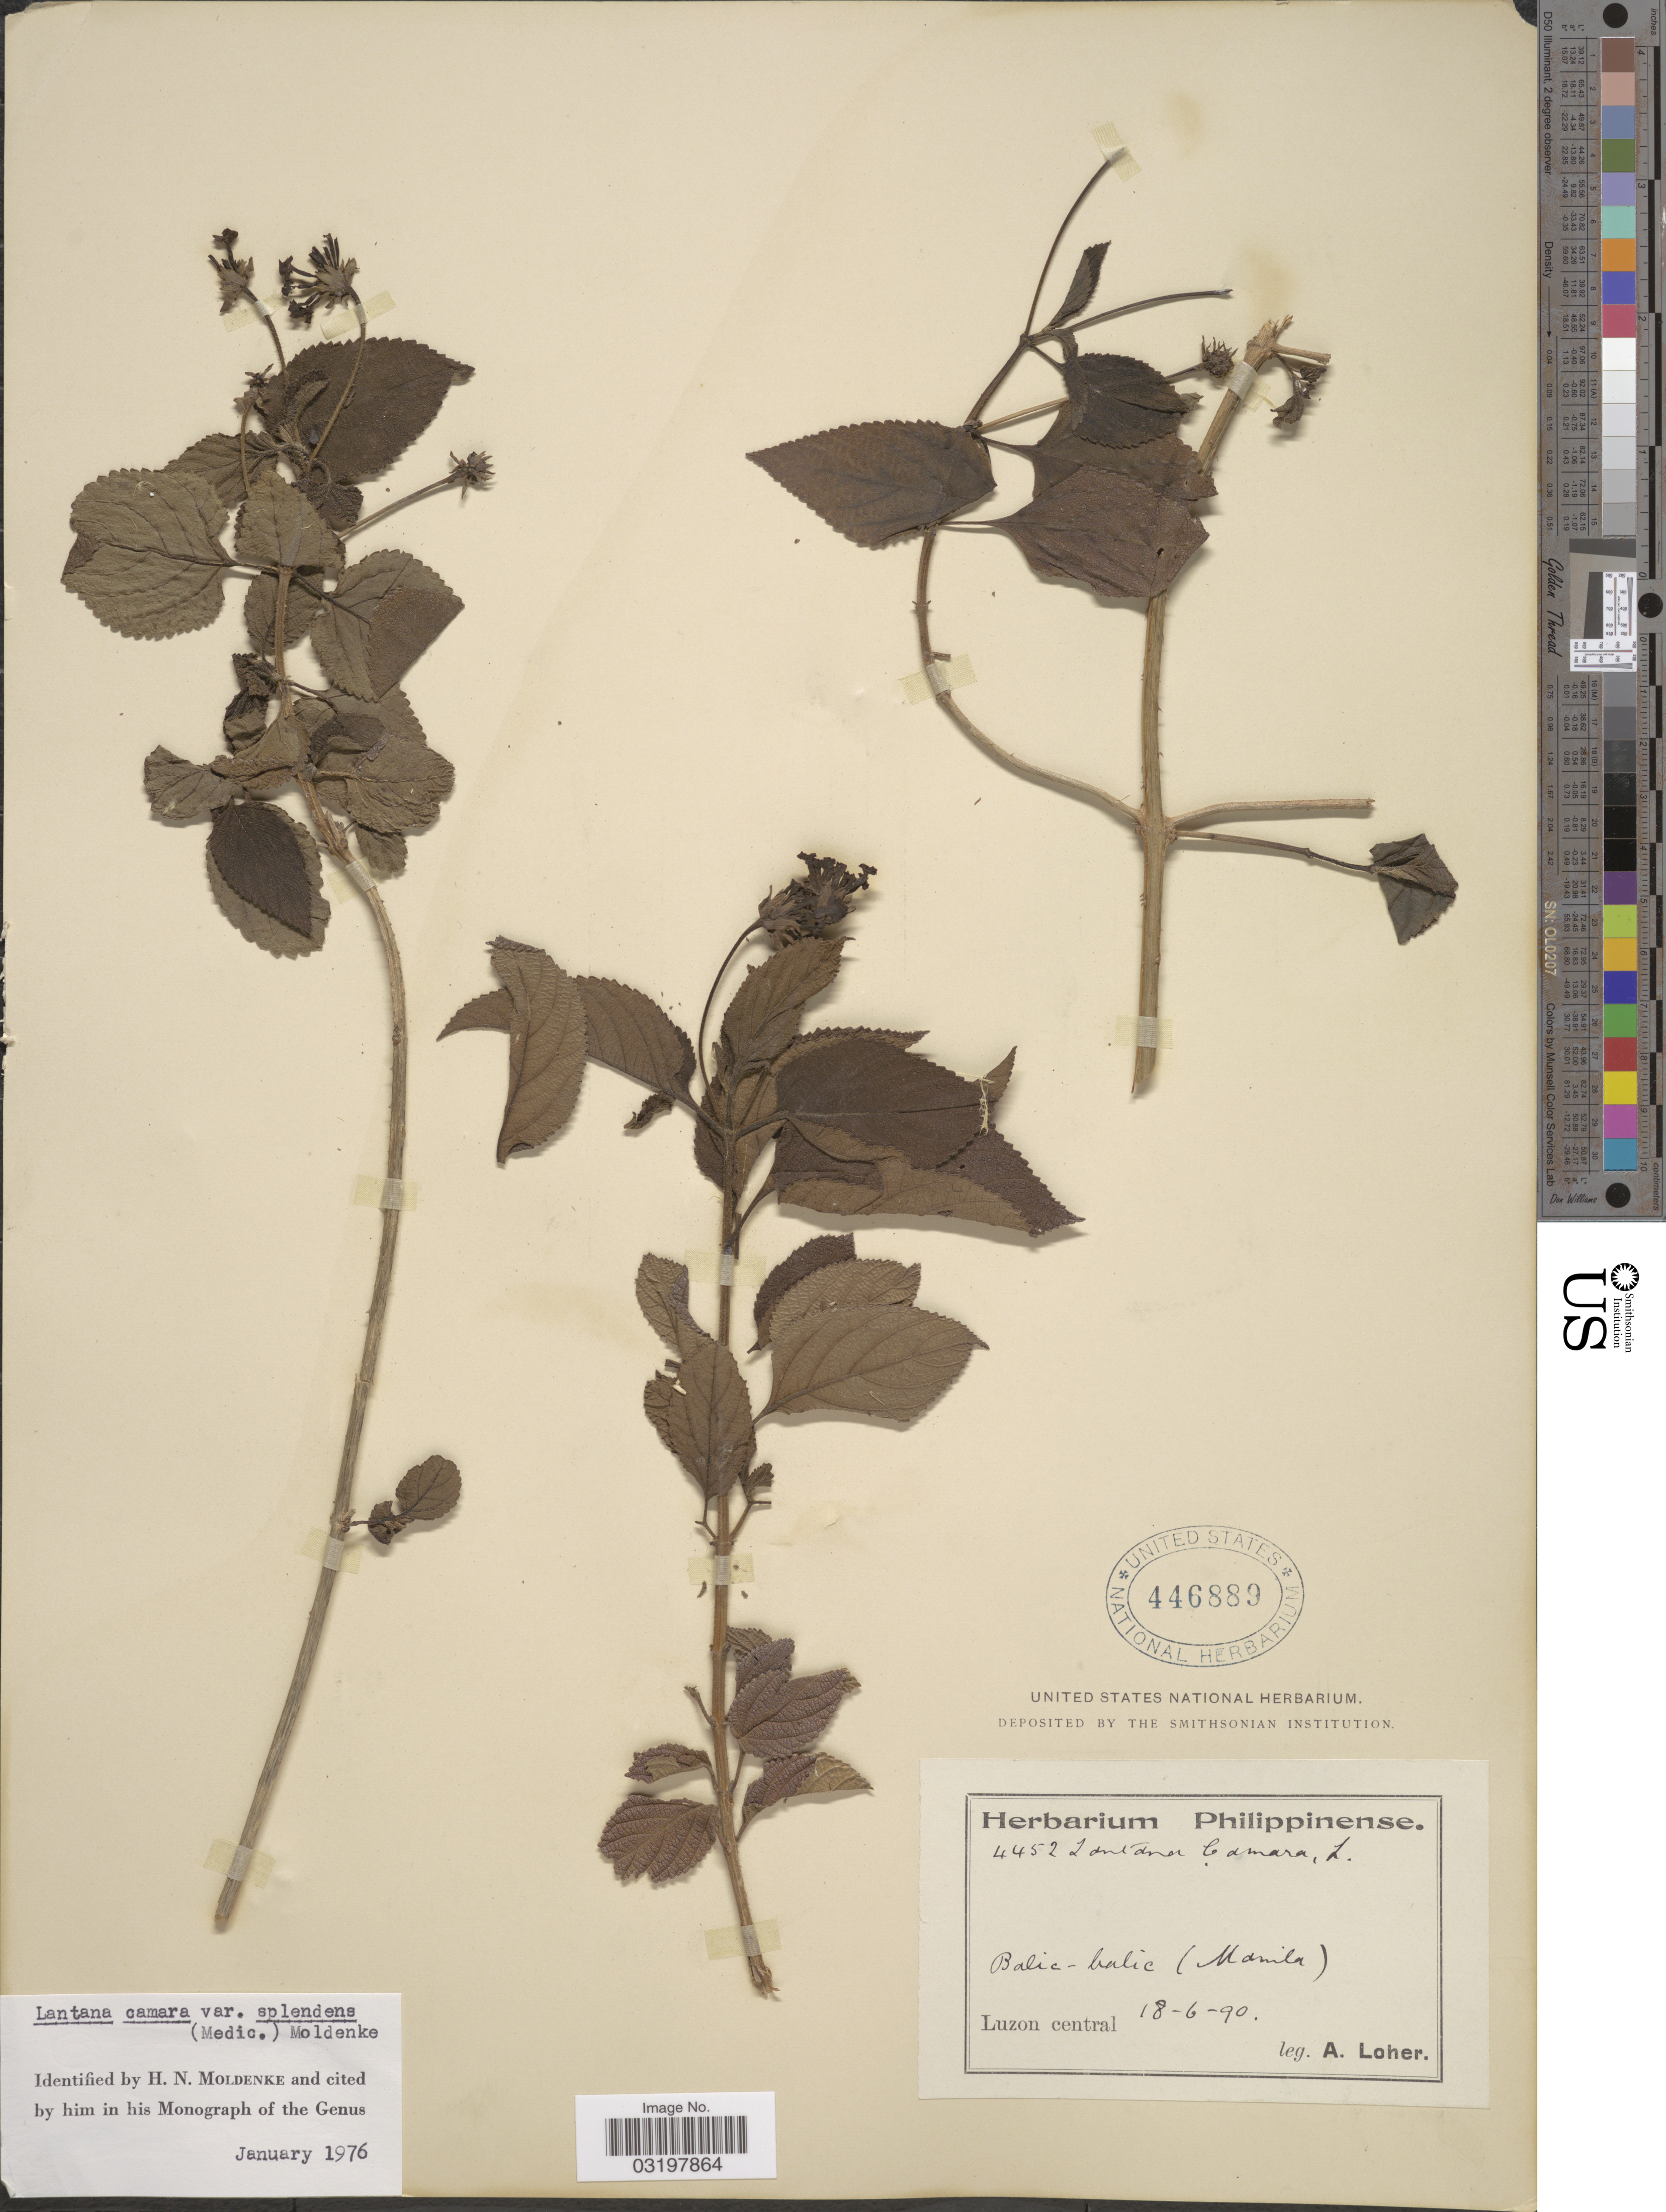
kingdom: Plantae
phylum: Tracheophyta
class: Magnoliopsida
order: Lamiales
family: Verbenaceae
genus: Lantana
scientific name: Lantana camara var. splendens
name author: Moldenke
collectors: A. Loher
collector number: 4452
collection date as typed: Transcribed d/m/y: 18/6/90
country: Philippines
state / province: Central Luzon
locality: Balic-balic (Manila). Luzon central.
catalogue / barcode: US 446889